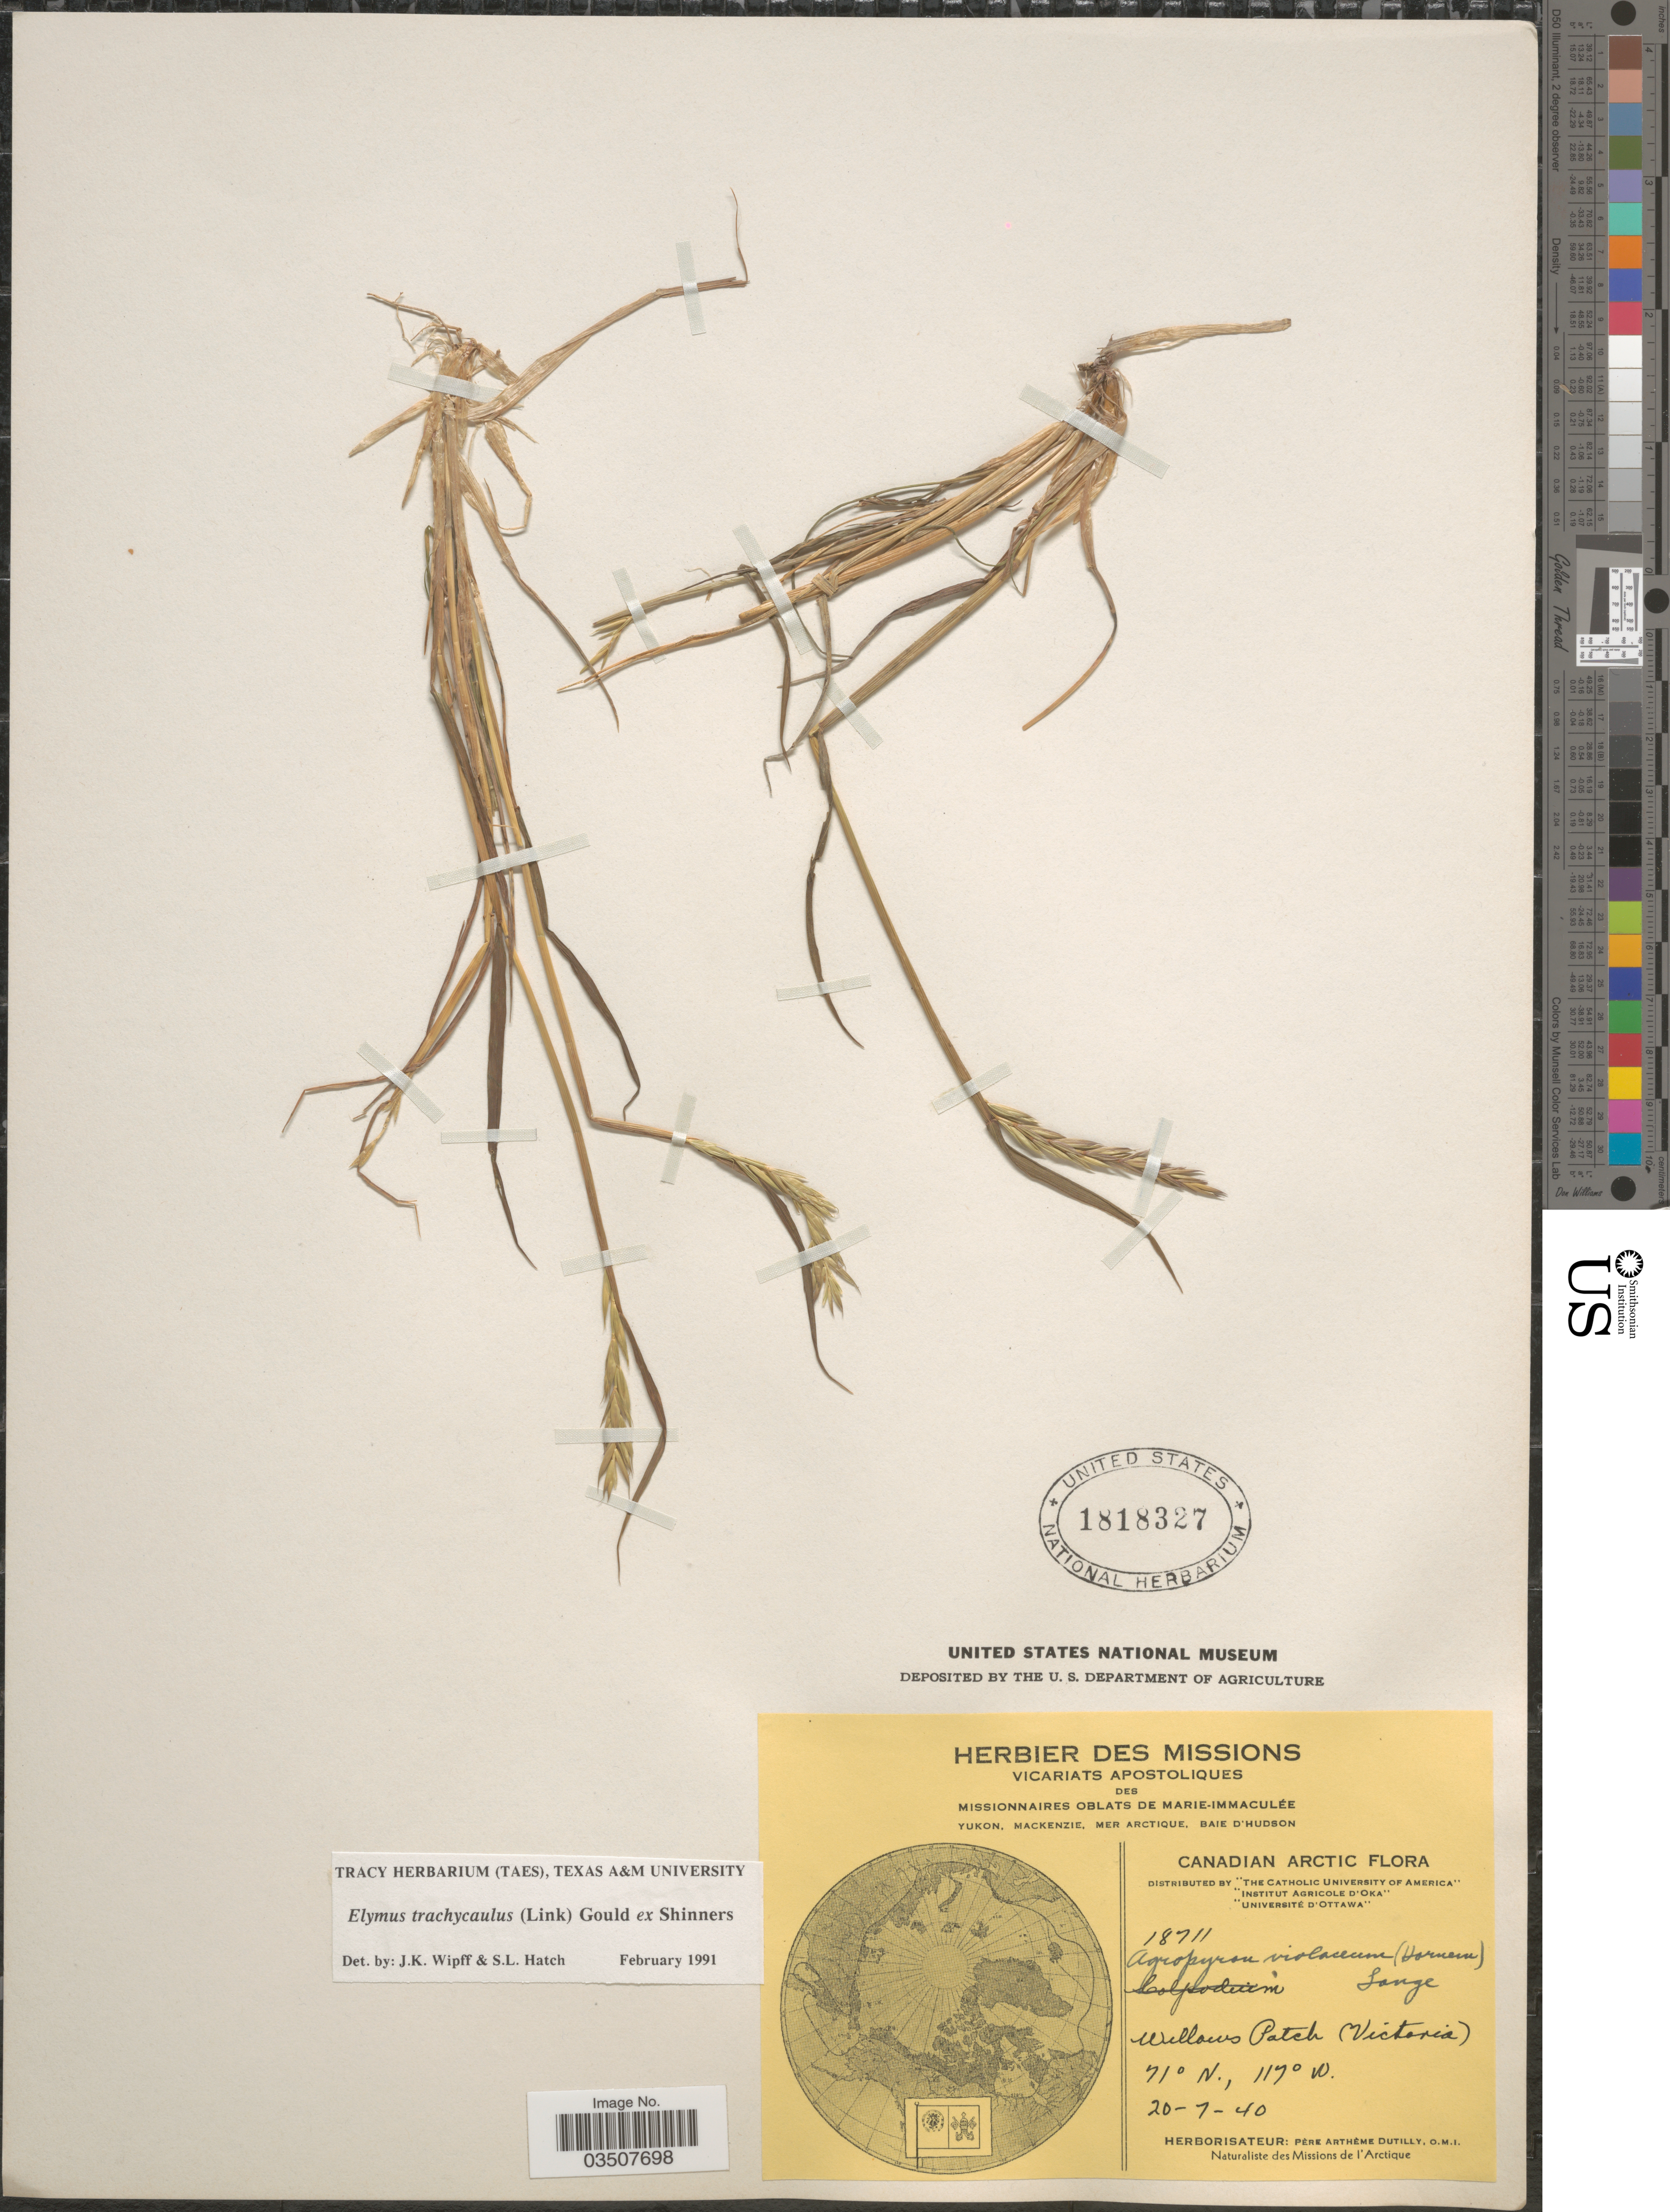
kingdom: Plantae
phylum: Tracheophyta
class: Liliopsida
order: Poales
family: Poaceae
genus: Elymus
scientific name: Elymus trachycaulus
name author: (Link) Gould ex Shinners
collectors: P. Dutilly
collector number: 18711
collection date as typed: Transcribed d/m/y: 20/7/40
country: Canada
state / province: British Columbia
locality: Canadian Arctic. Willows Patch (Victoria). Missions de l'Arctique.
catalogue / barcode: US 1818327